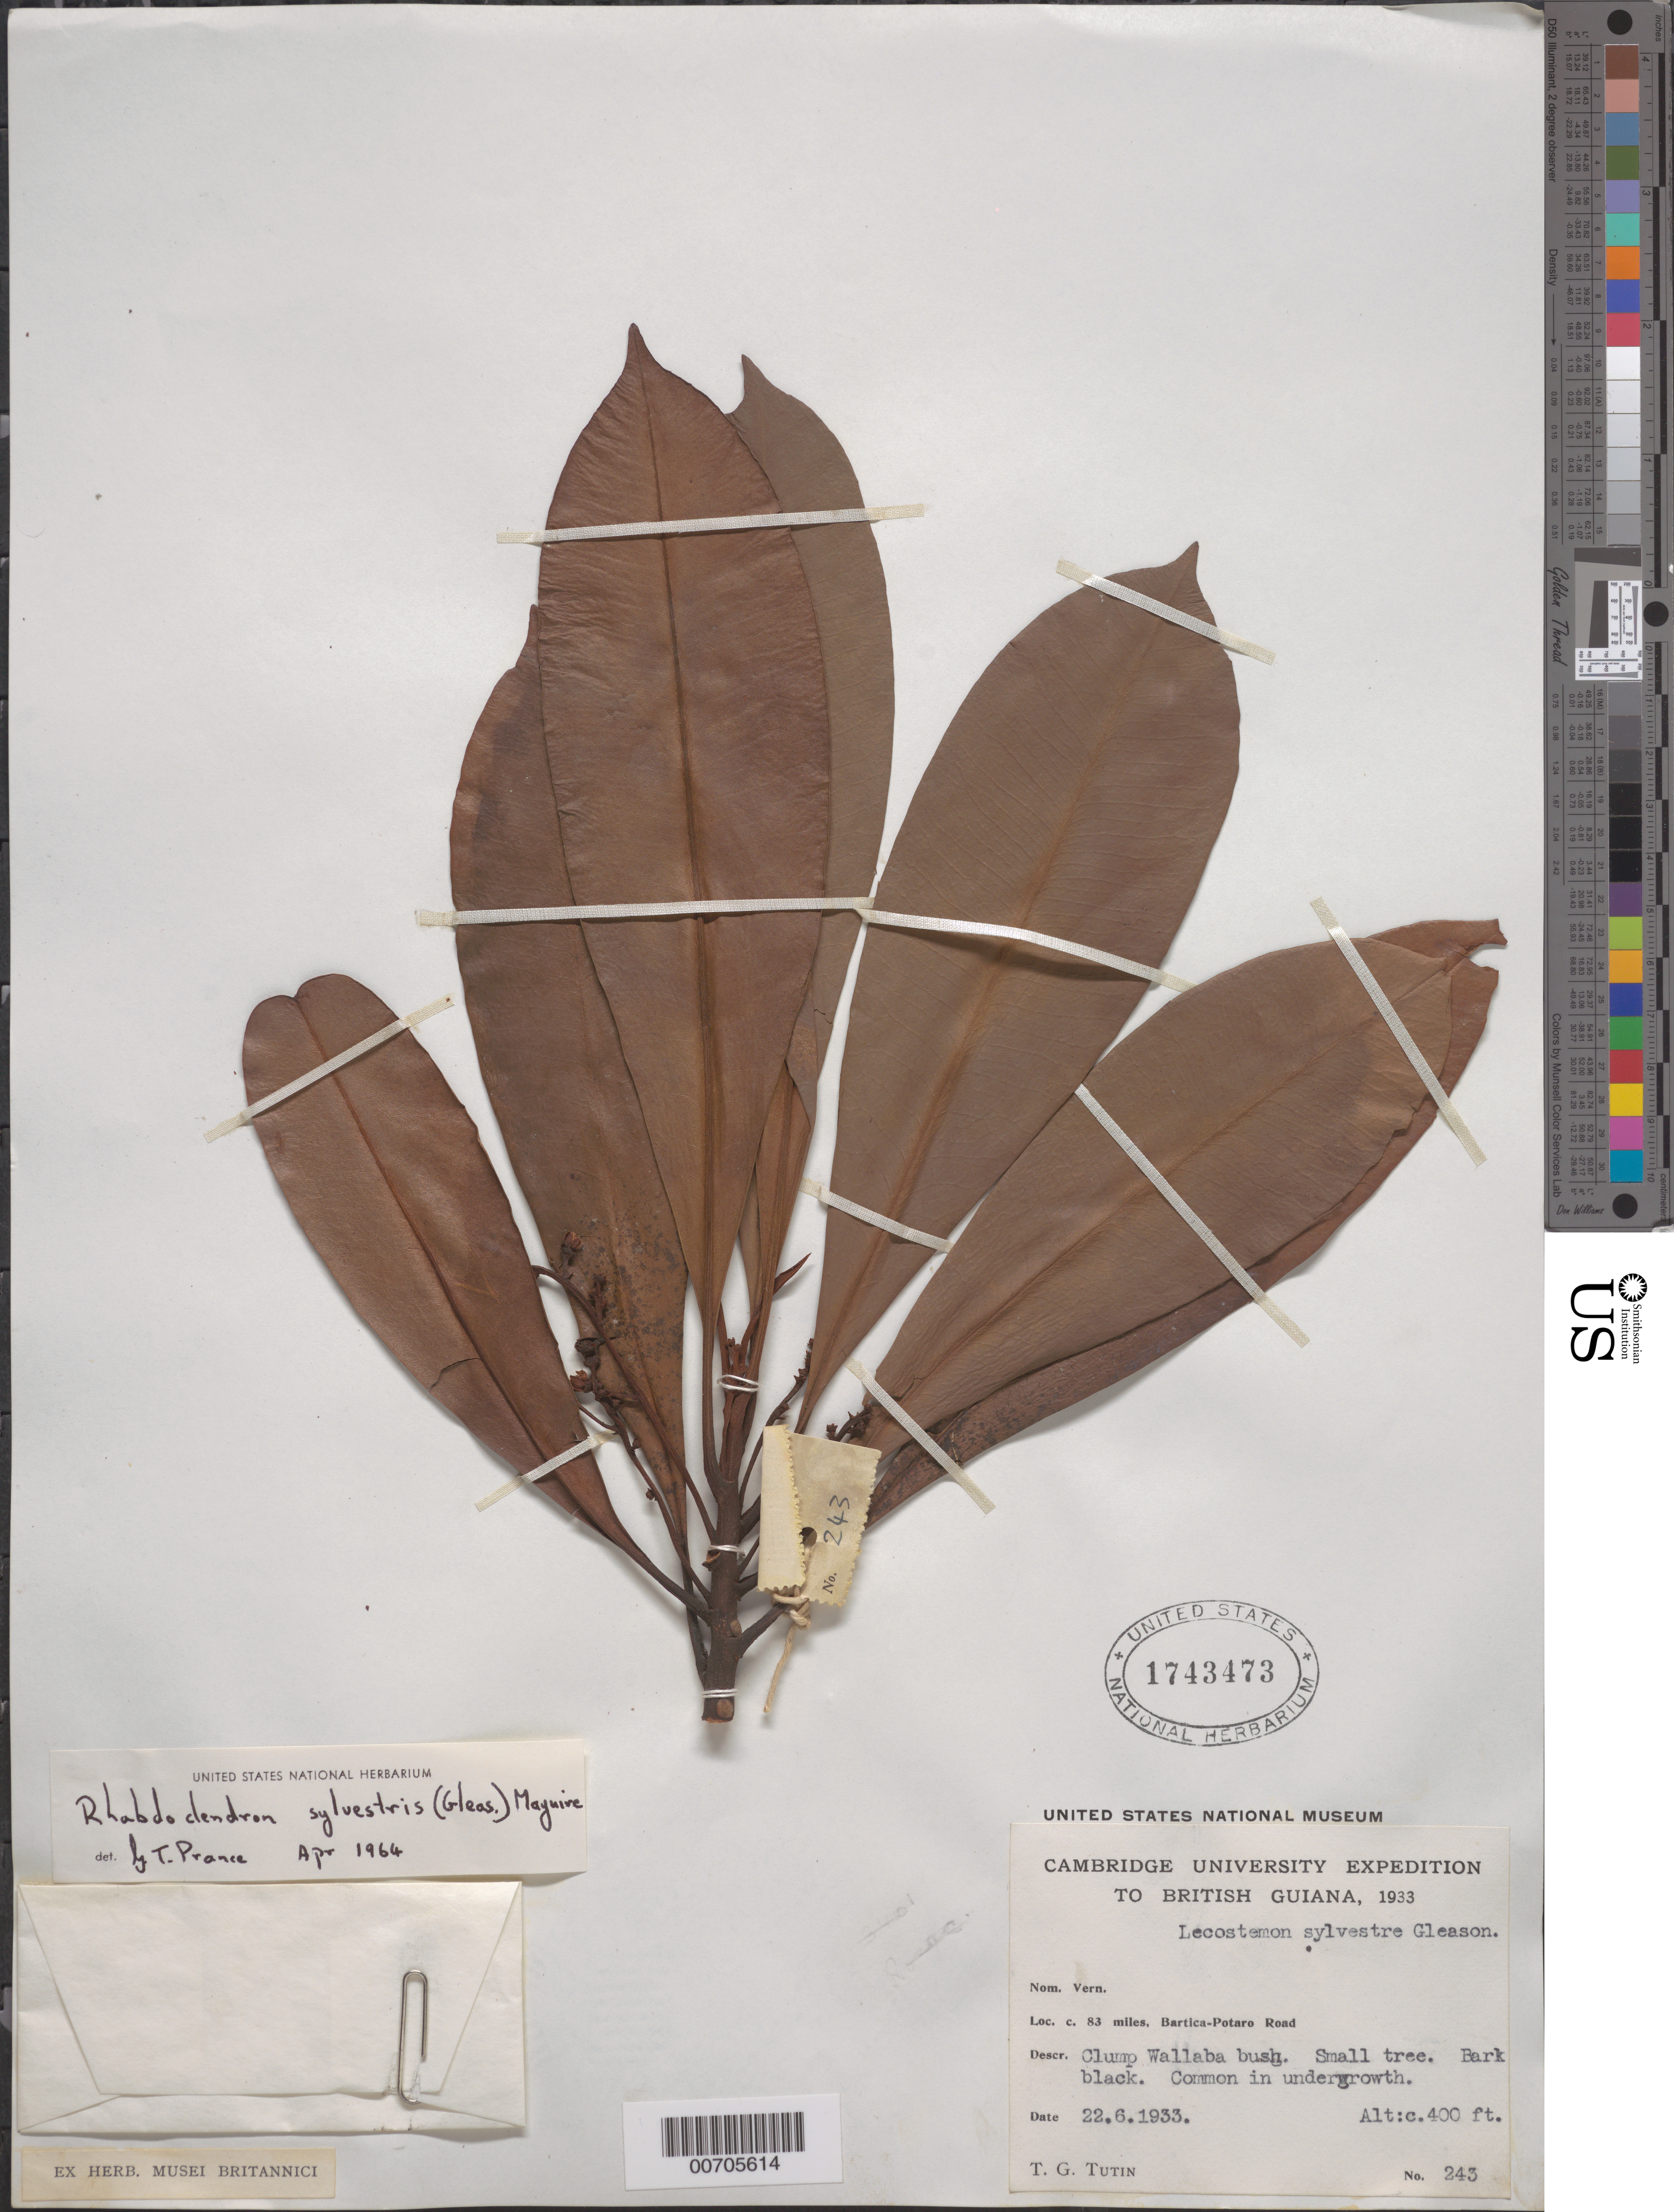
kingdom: Plantae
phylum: Tracheophyta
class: Magnoliopsida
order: Caryophyllales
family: Rhabdodendraceae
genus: Rhabdodendron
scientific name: Rhabdodendron sylvestre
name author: (Gleason) Maguire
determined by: Prance, G. T.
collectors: T. G. Tutin & A. Persaud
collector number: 243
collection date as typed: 22-Jun-33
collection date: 1933-06-22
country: Guyana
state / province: Potaro-Siparuni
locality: Bartica-Potaro road, mile 83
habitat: Clump Wallaba bush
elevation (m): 122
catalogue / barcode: US 1743473